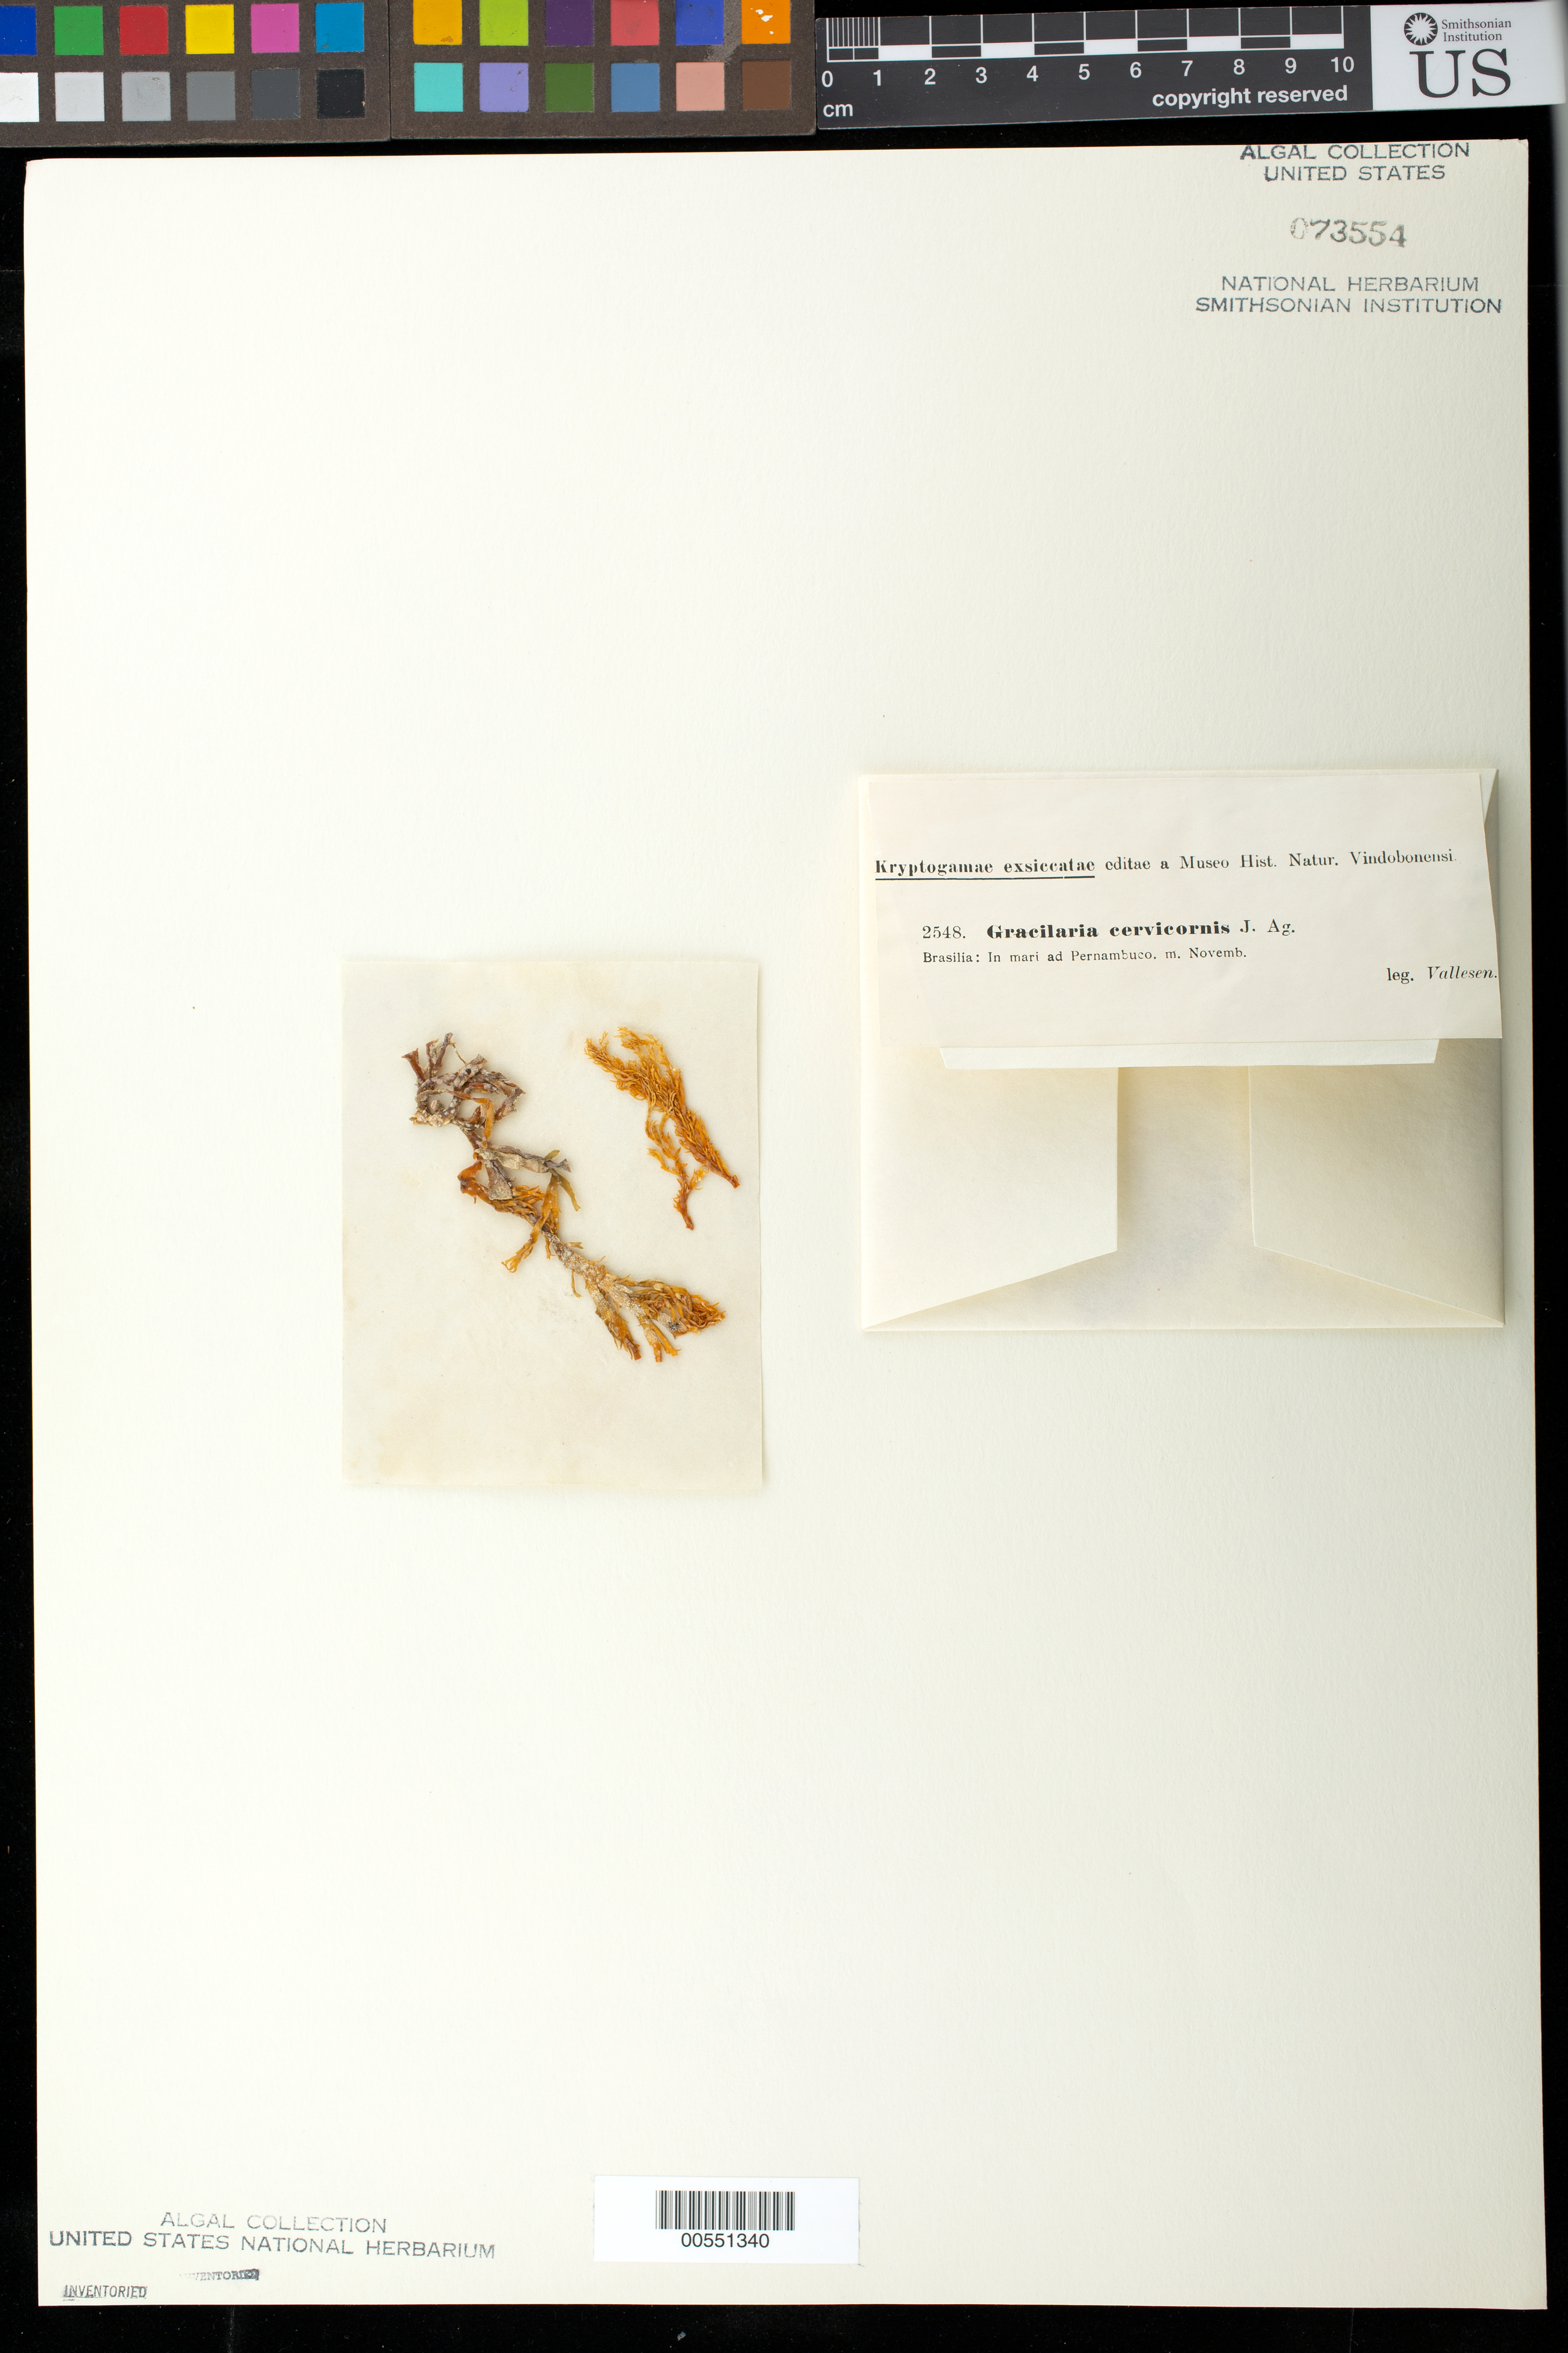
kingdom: Plantae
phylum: Rhodophyta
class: Florideophyceae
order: Gracilariales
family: Gracilariaceae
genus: Gracilaria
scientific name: Gracilaria cervicornis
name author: (Turner) J. Agardh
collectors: Vallesen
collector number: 2548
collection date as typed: Nov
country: Brazil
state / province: Pernambuco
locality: Sea, recife (pernambuco)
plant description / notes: Kryptogamae Exsiccatae Museo Hist. Natur. Vindobonensi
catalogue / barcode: US 73554